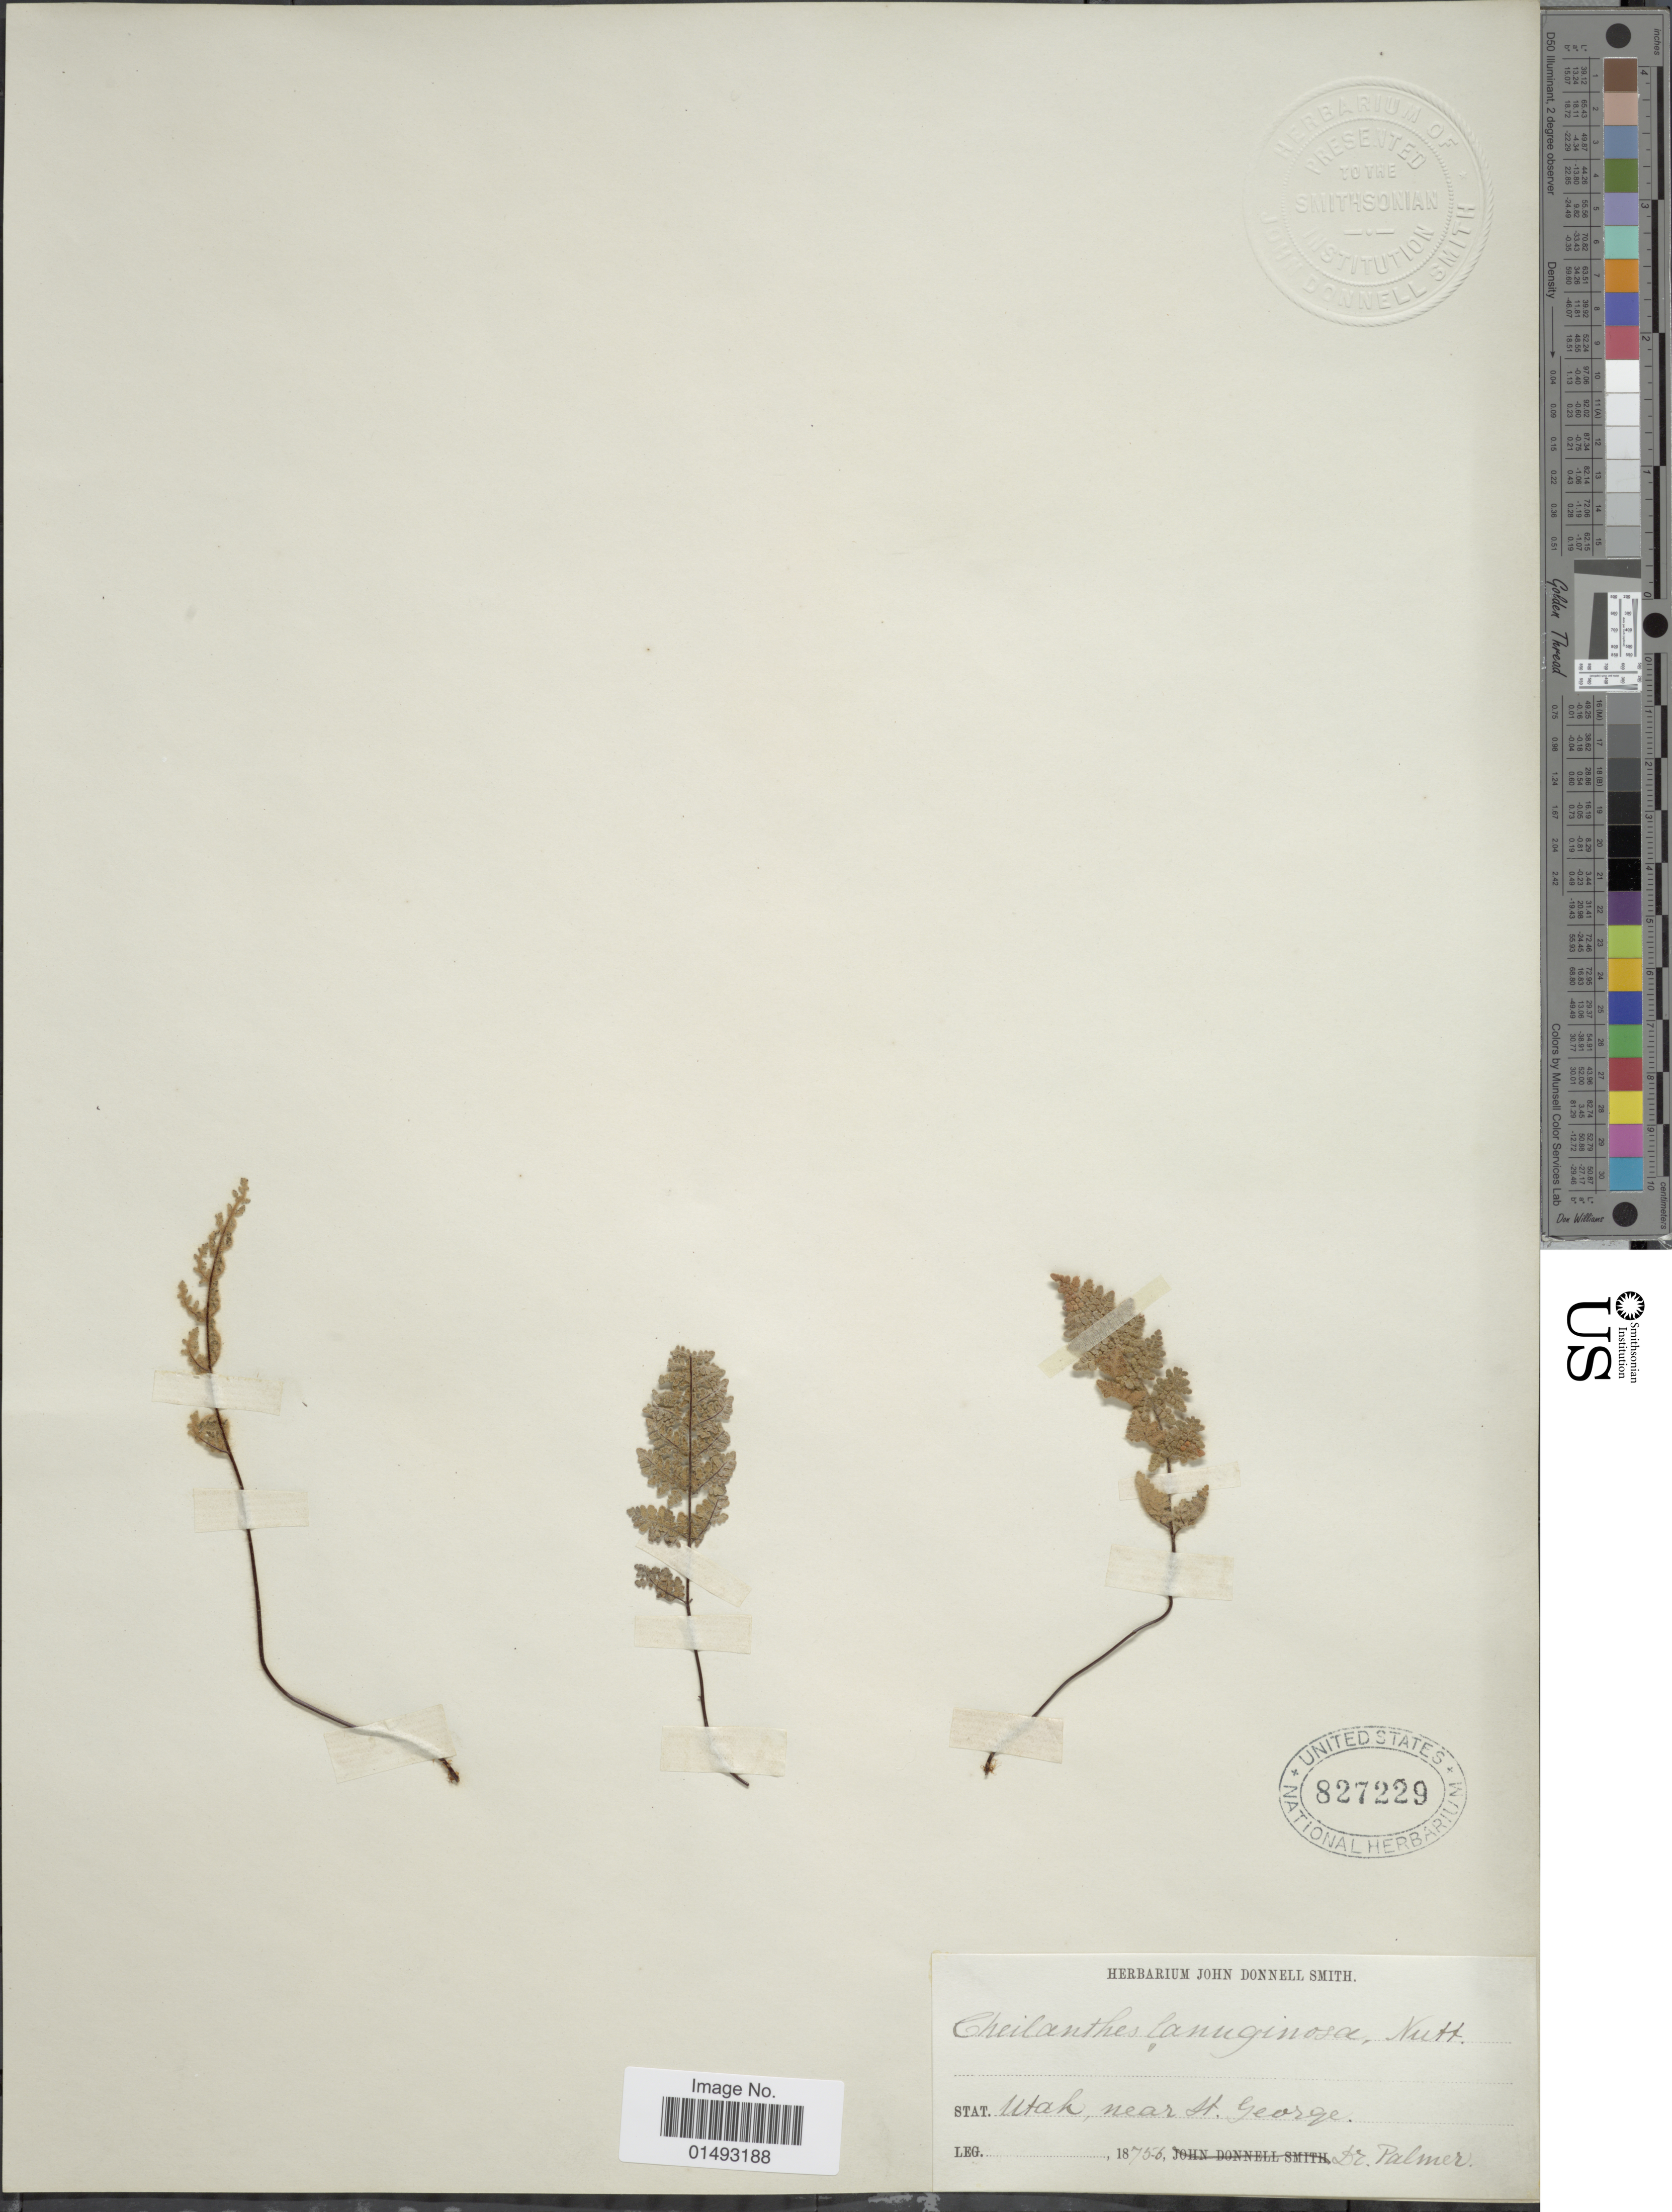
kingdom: Plantae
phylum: Tracheophyta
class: Polypodiopsida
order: Polypodiales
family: Pteridaceae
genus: Myriopteris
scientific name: Myriopteris gracilis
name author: Fée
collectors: Palmer, --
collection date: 1875/1876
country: United States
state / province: Utah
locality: Near St George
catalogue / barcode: US 827229